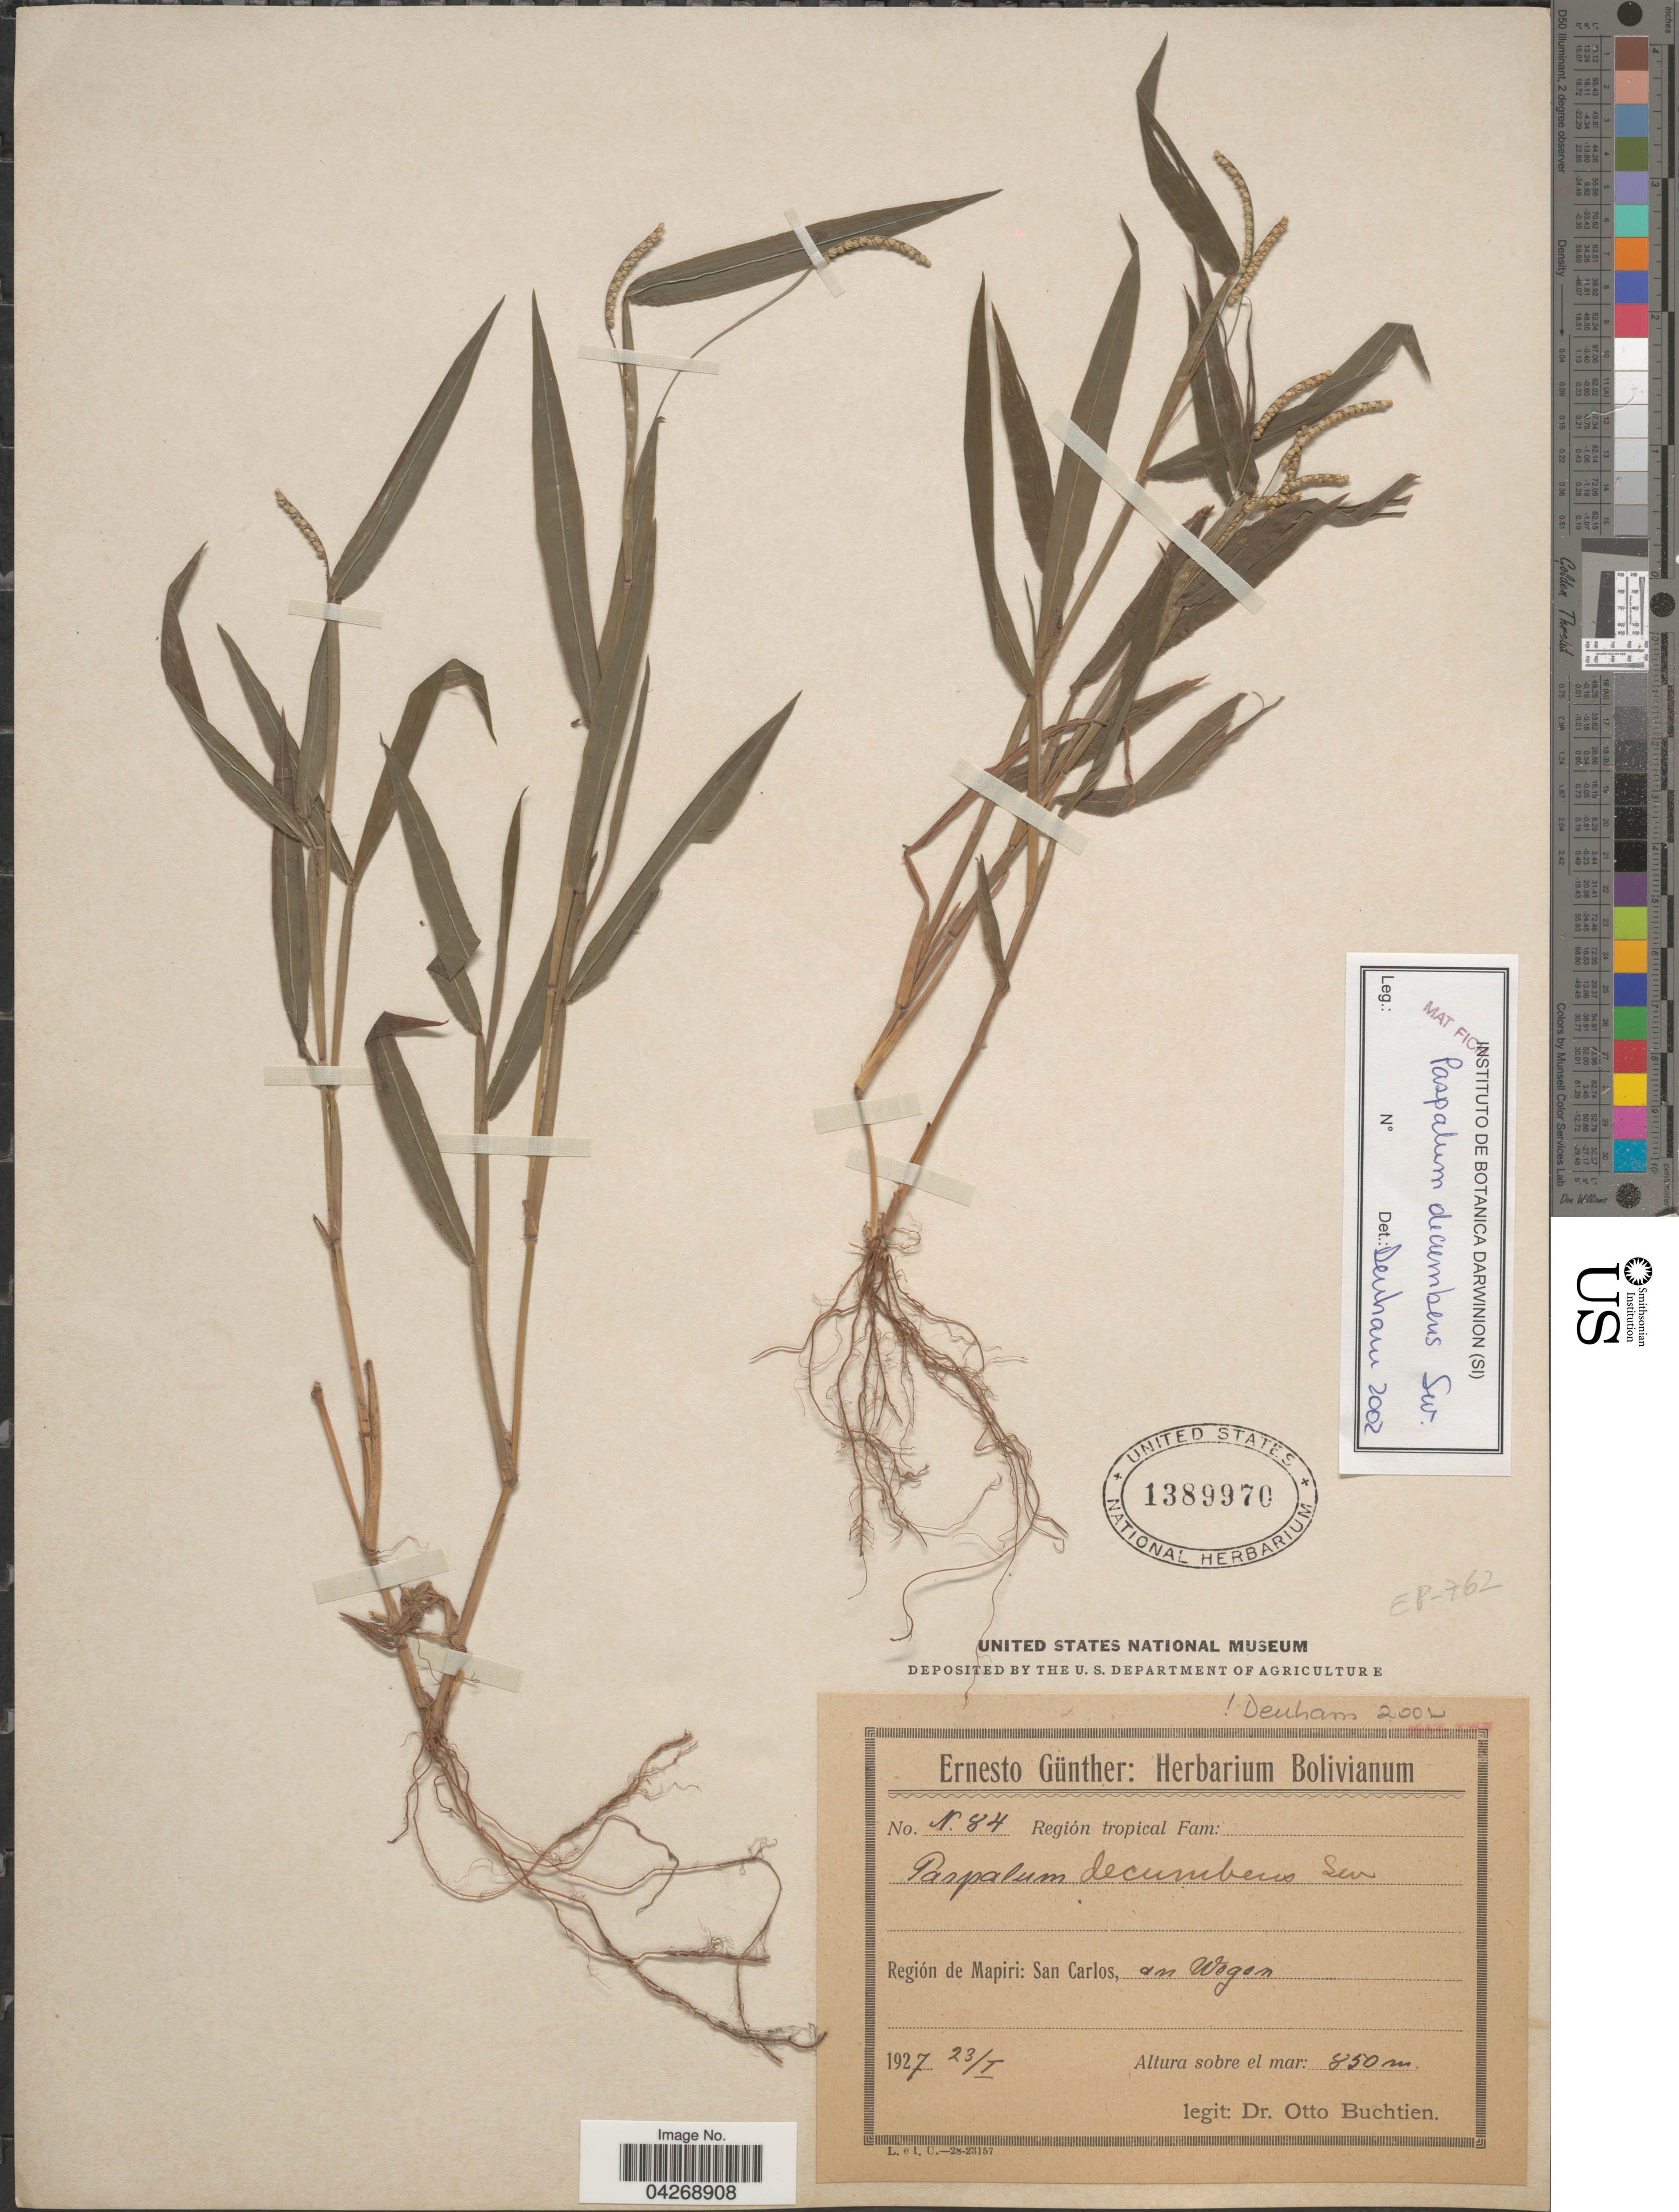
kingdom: Plantae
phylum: Tracheophyta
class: Liliopsida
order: Poales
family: Poaceae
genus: Paspalum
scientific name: Paspalum decumbens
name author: Sw.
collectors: O. Buchtien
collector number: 84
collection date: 1927-01-23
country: Bolivia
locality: Región tropical. Región de Mapiri: San Carlos. am Wegen.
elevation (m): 850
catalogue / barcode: US 1389970